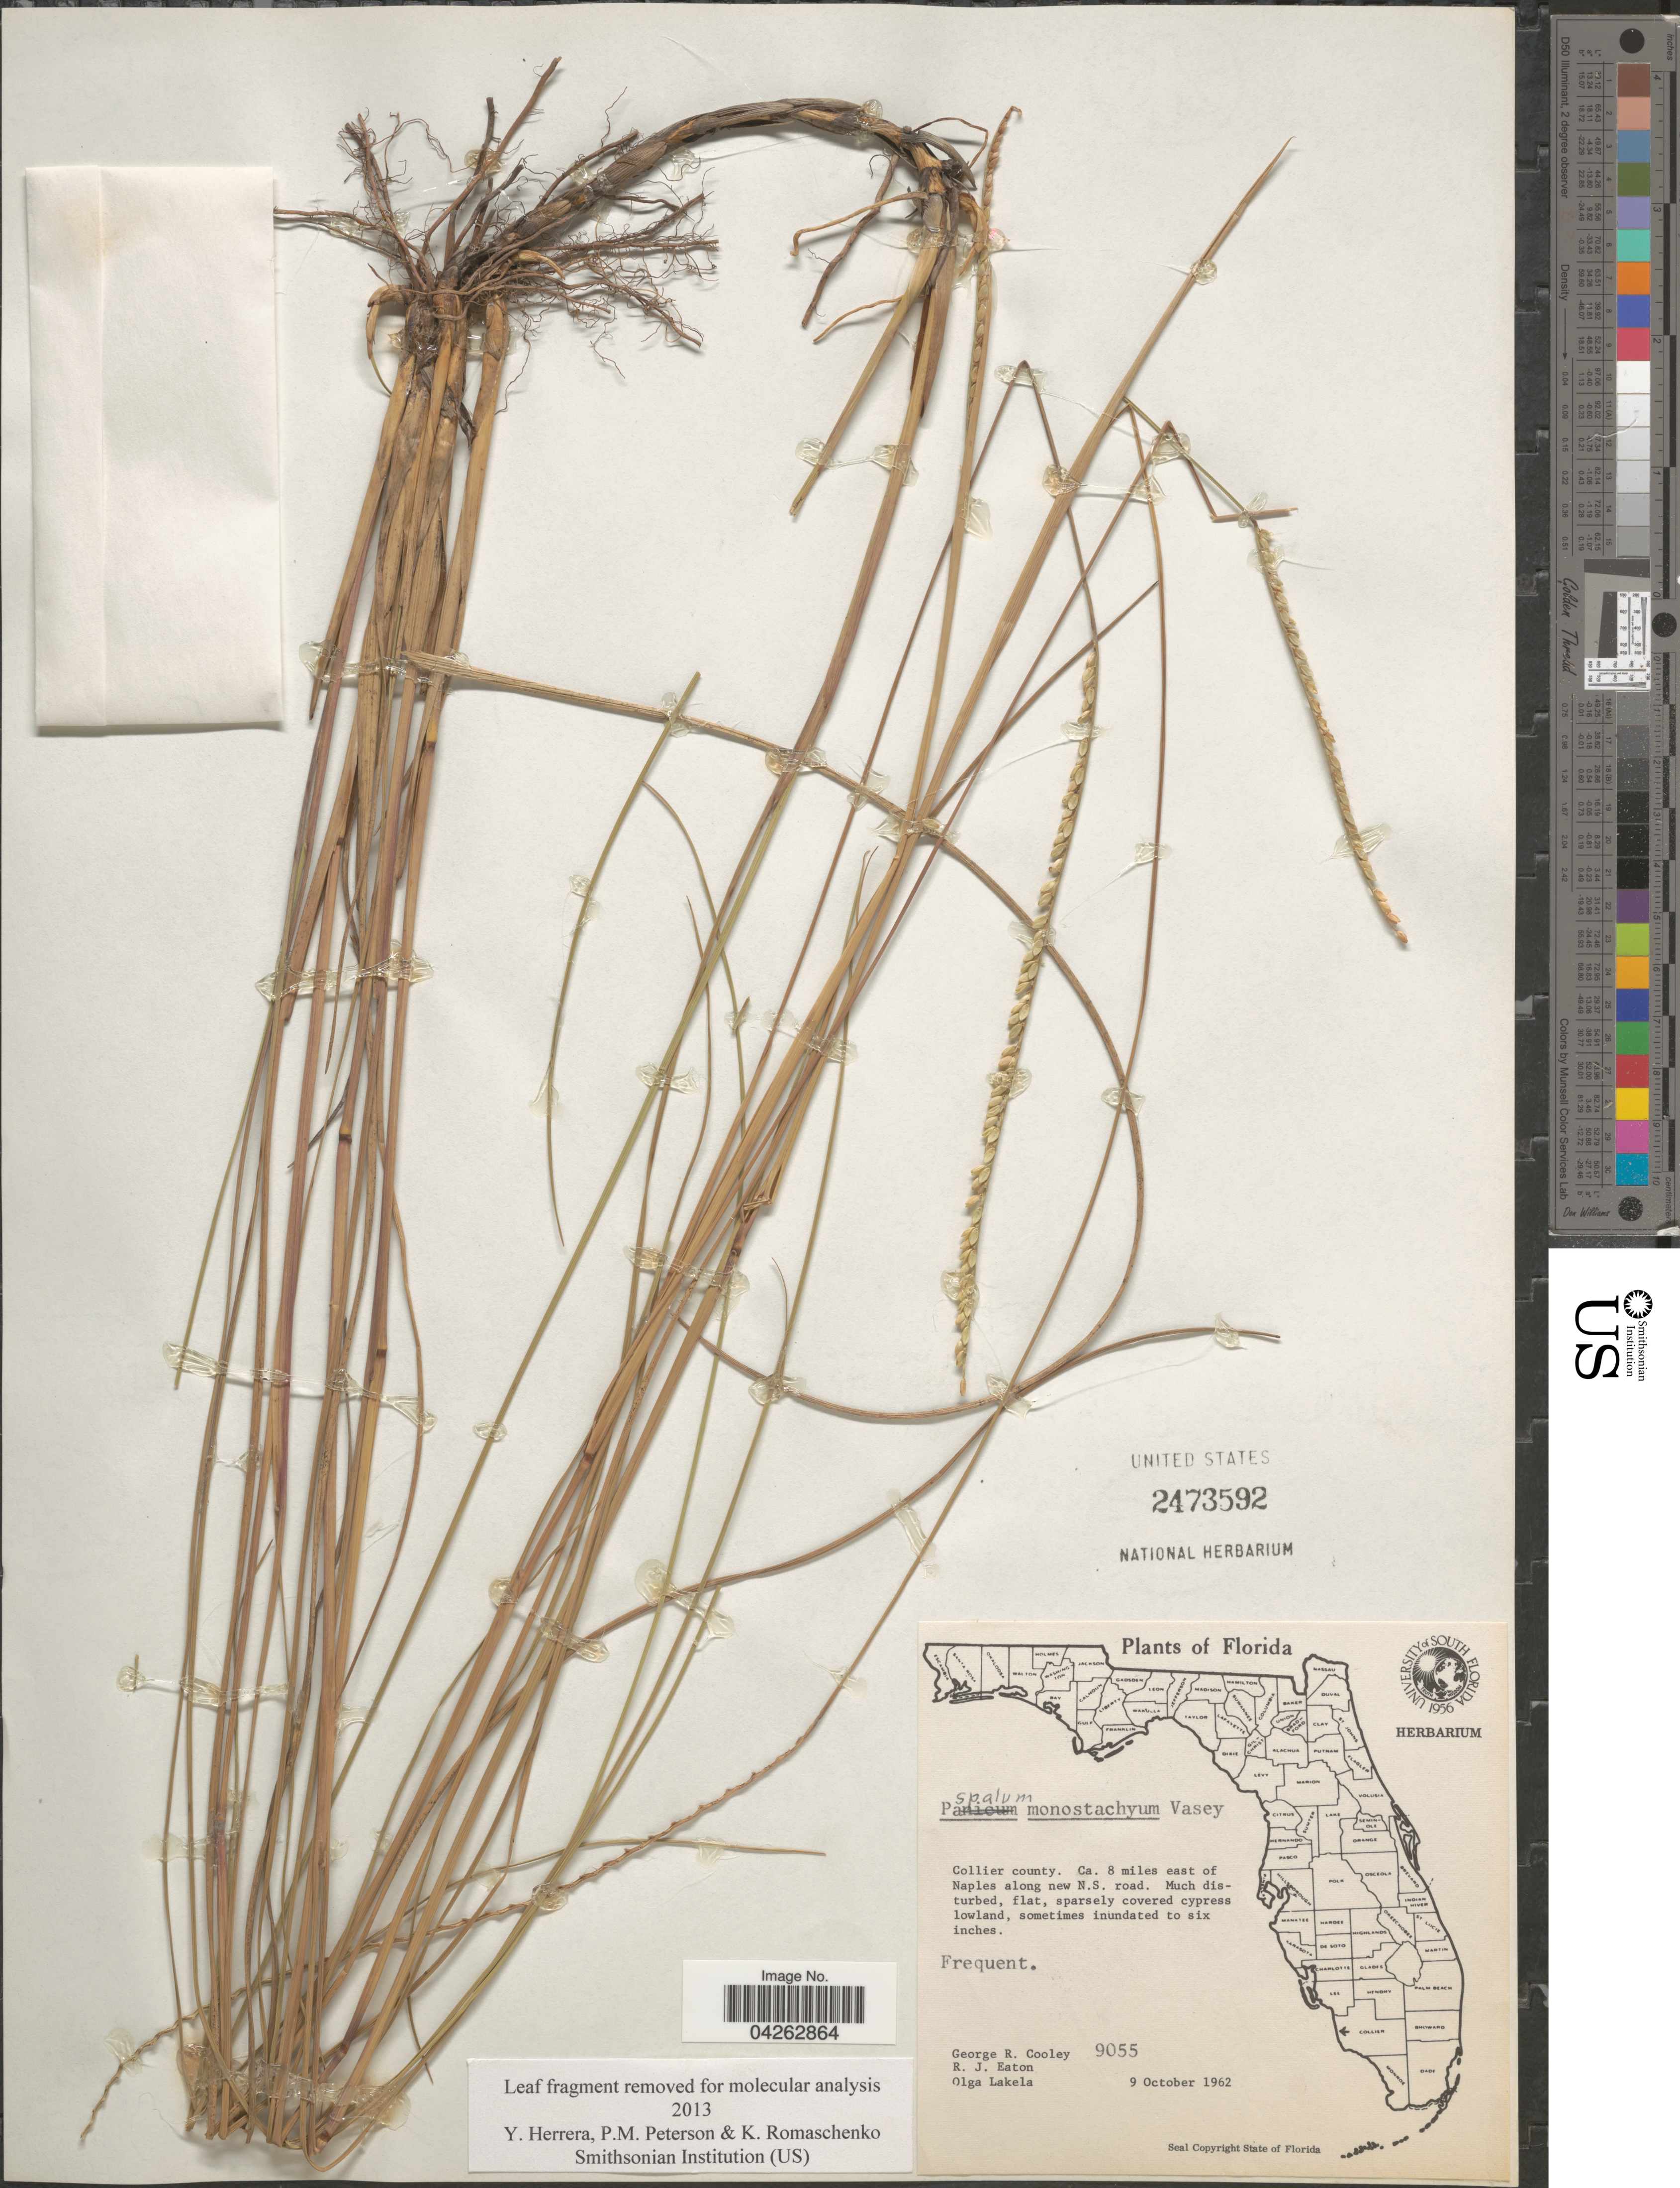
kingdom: Plantae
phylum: Tracheophyta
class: Liliopsida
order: Poales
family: Poaceae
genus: Paspalum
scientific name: Paspalum monostachyum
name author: Vasey ex Chapm.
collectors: G. R. Cooley, R. J. Eaton & O. K. Lakela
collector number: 9055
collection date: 1962-10-09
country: United States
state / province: Florida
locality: Collier county. Ca. 8 miles east of Naples along new N.S. road.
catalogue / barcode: US 2473592